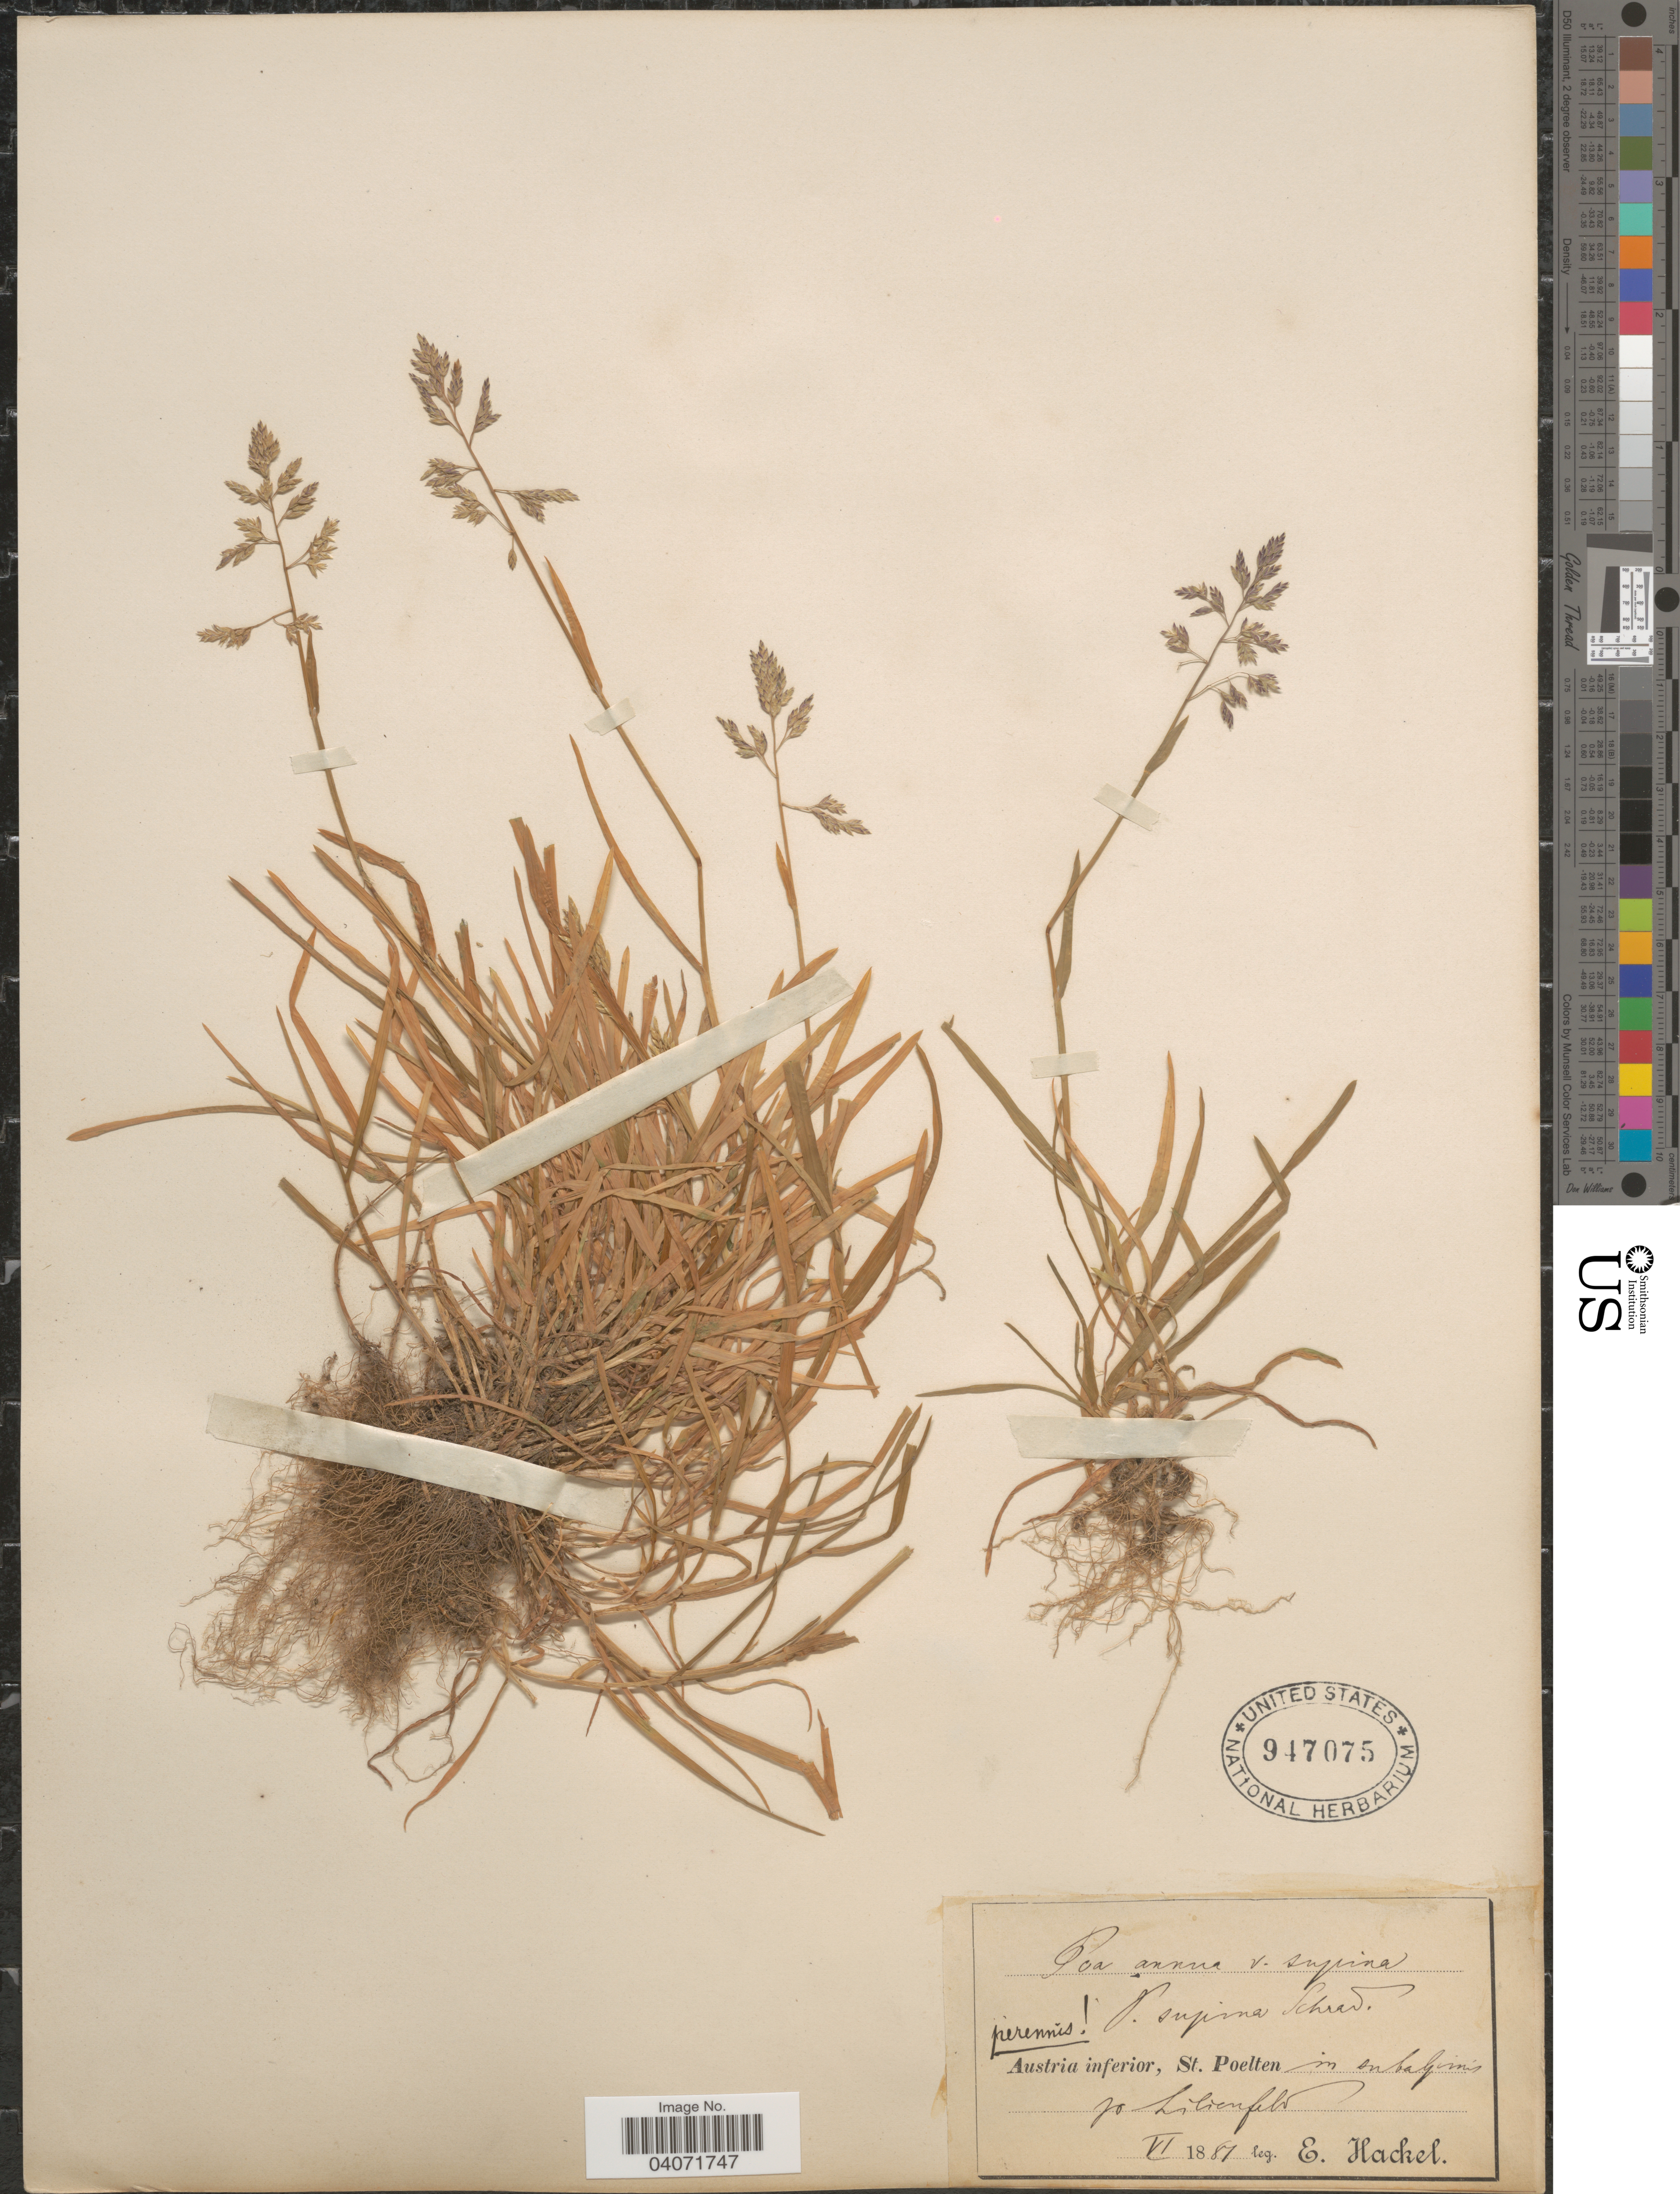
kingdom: Plantae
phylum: Tracheophyta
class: Liliopsida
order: Poales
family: Poaceae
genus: Poa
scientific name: Poa supina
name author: Schrad.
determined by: Soreng, Robert J., Research Associate (BOT), Smithsonian Institution - National Museum of Natural History (UNITED STATES)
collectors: E. Hackel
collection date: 1881-06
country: Austria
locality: Austria inferior, St. Poelten in subalpinis pr Lilienfeld.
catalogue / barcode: US 947075